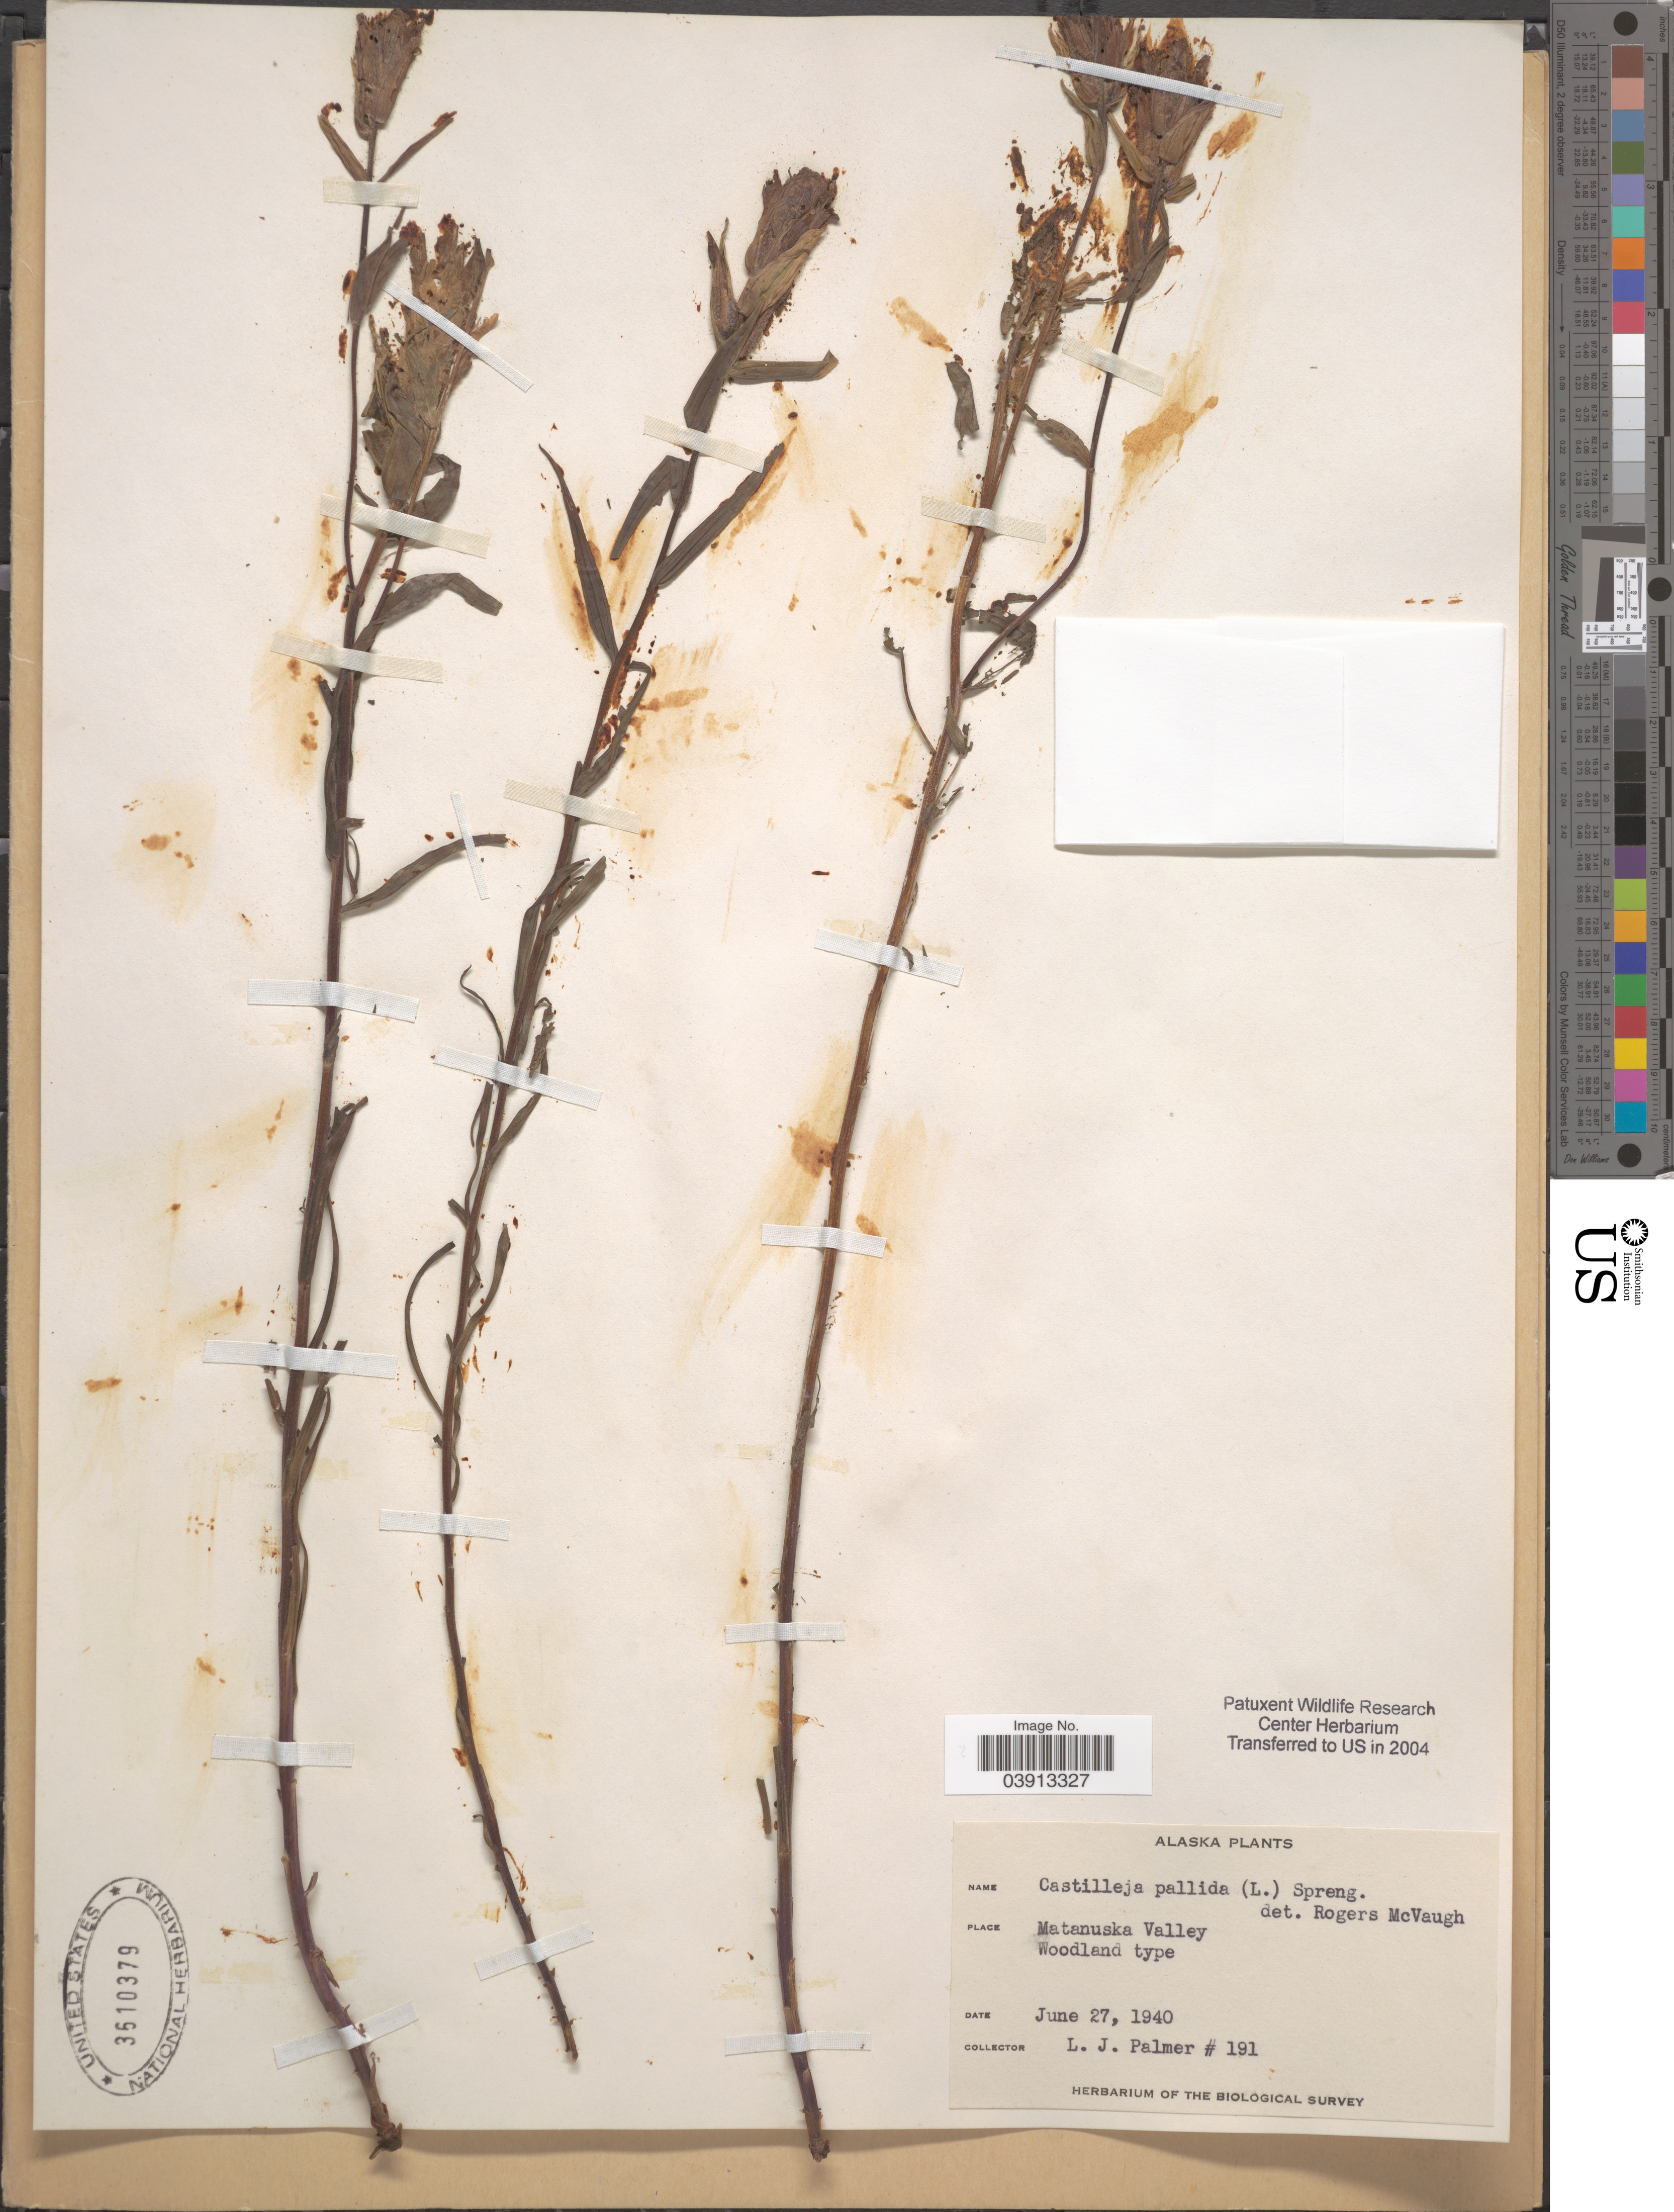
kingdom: Plantae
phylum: Tracheophyta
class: Magnoliopsida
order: Lamiales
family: Orobanchaceae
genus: Castilleja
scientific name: Castilleja pallida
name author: (L.) Spreng.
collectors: L. J. Palmer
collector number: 191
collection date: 1940-06-27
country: United States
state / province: Alaska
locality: Matanuska Valley. Woodland type.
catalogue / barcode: US 3610379